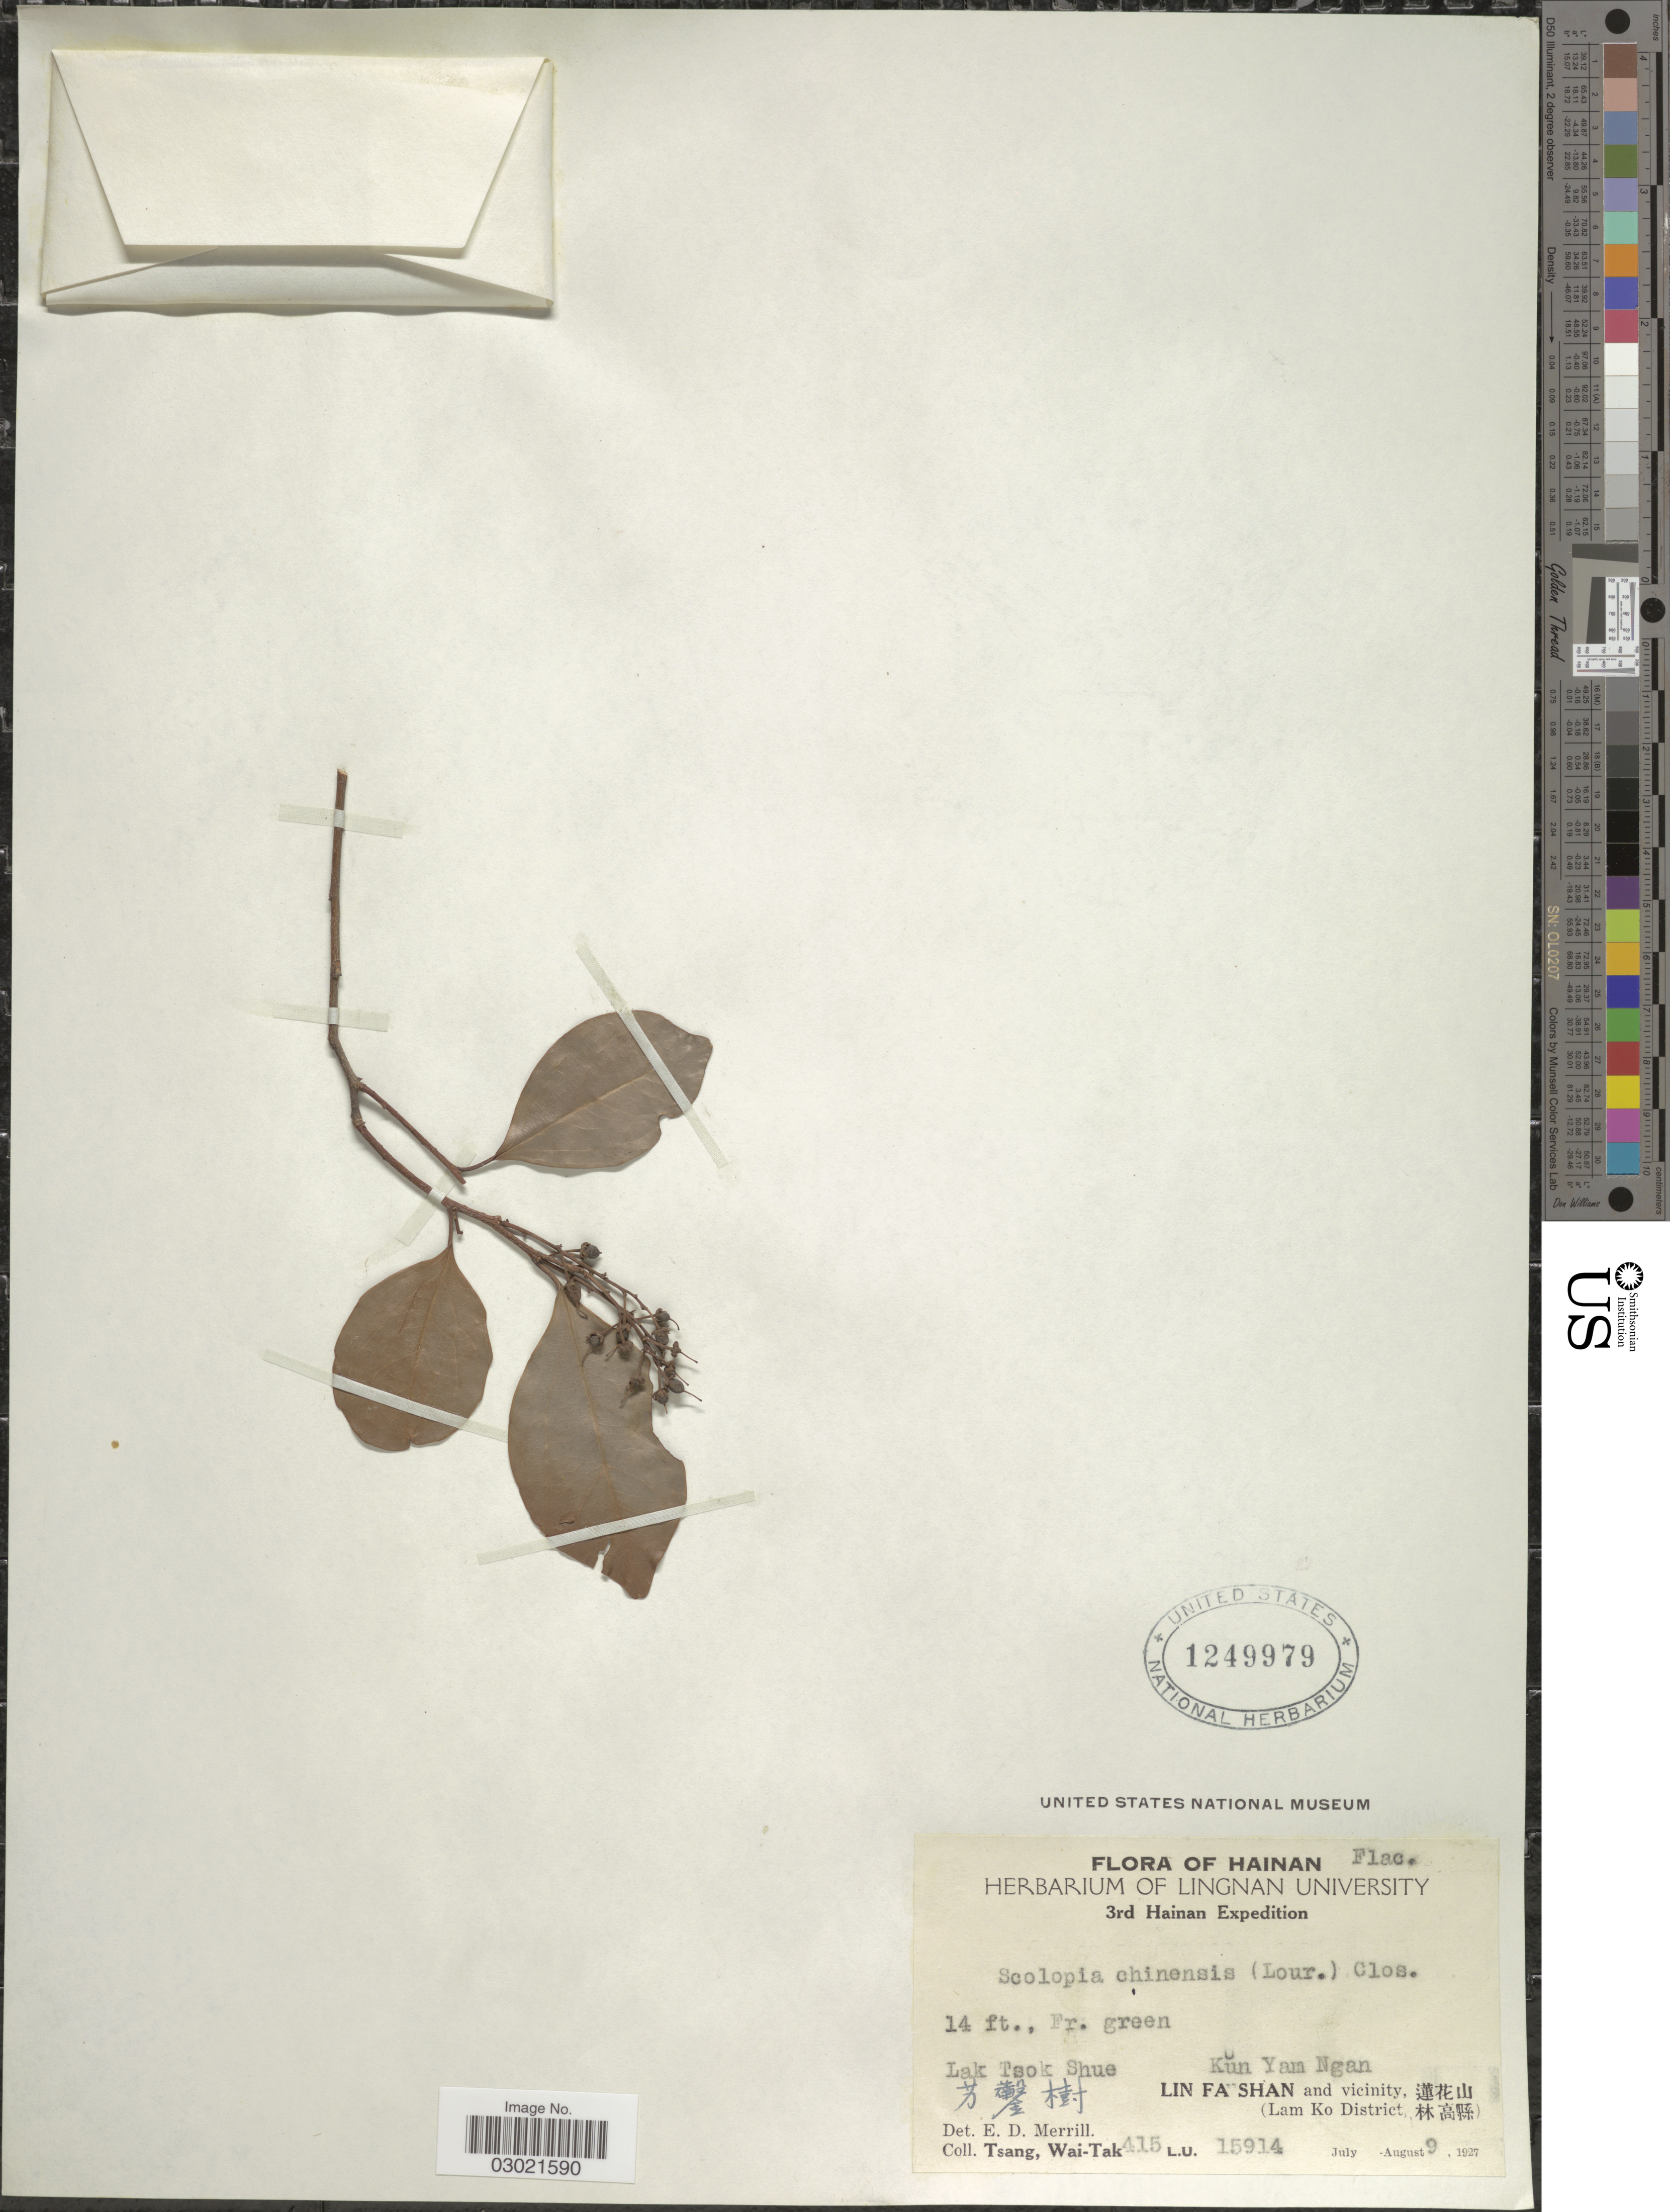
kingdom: Plantae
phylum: Tracheophyta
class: Magnoliopsida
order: Malpighiales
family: Salicaceae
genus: Scolopia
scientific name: Scolopia chinensis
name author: (Lour.) Clos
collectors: W. T. Tsang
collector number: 415/LU15914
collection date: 1927-07-09/1927-08-09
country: China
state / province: Hainan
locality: Kun Yam Ngan. Lak Tsok Shue X. Lin Fa Shan and vicinity, X. (Lam Ko District, X).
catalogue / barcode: US 1249979